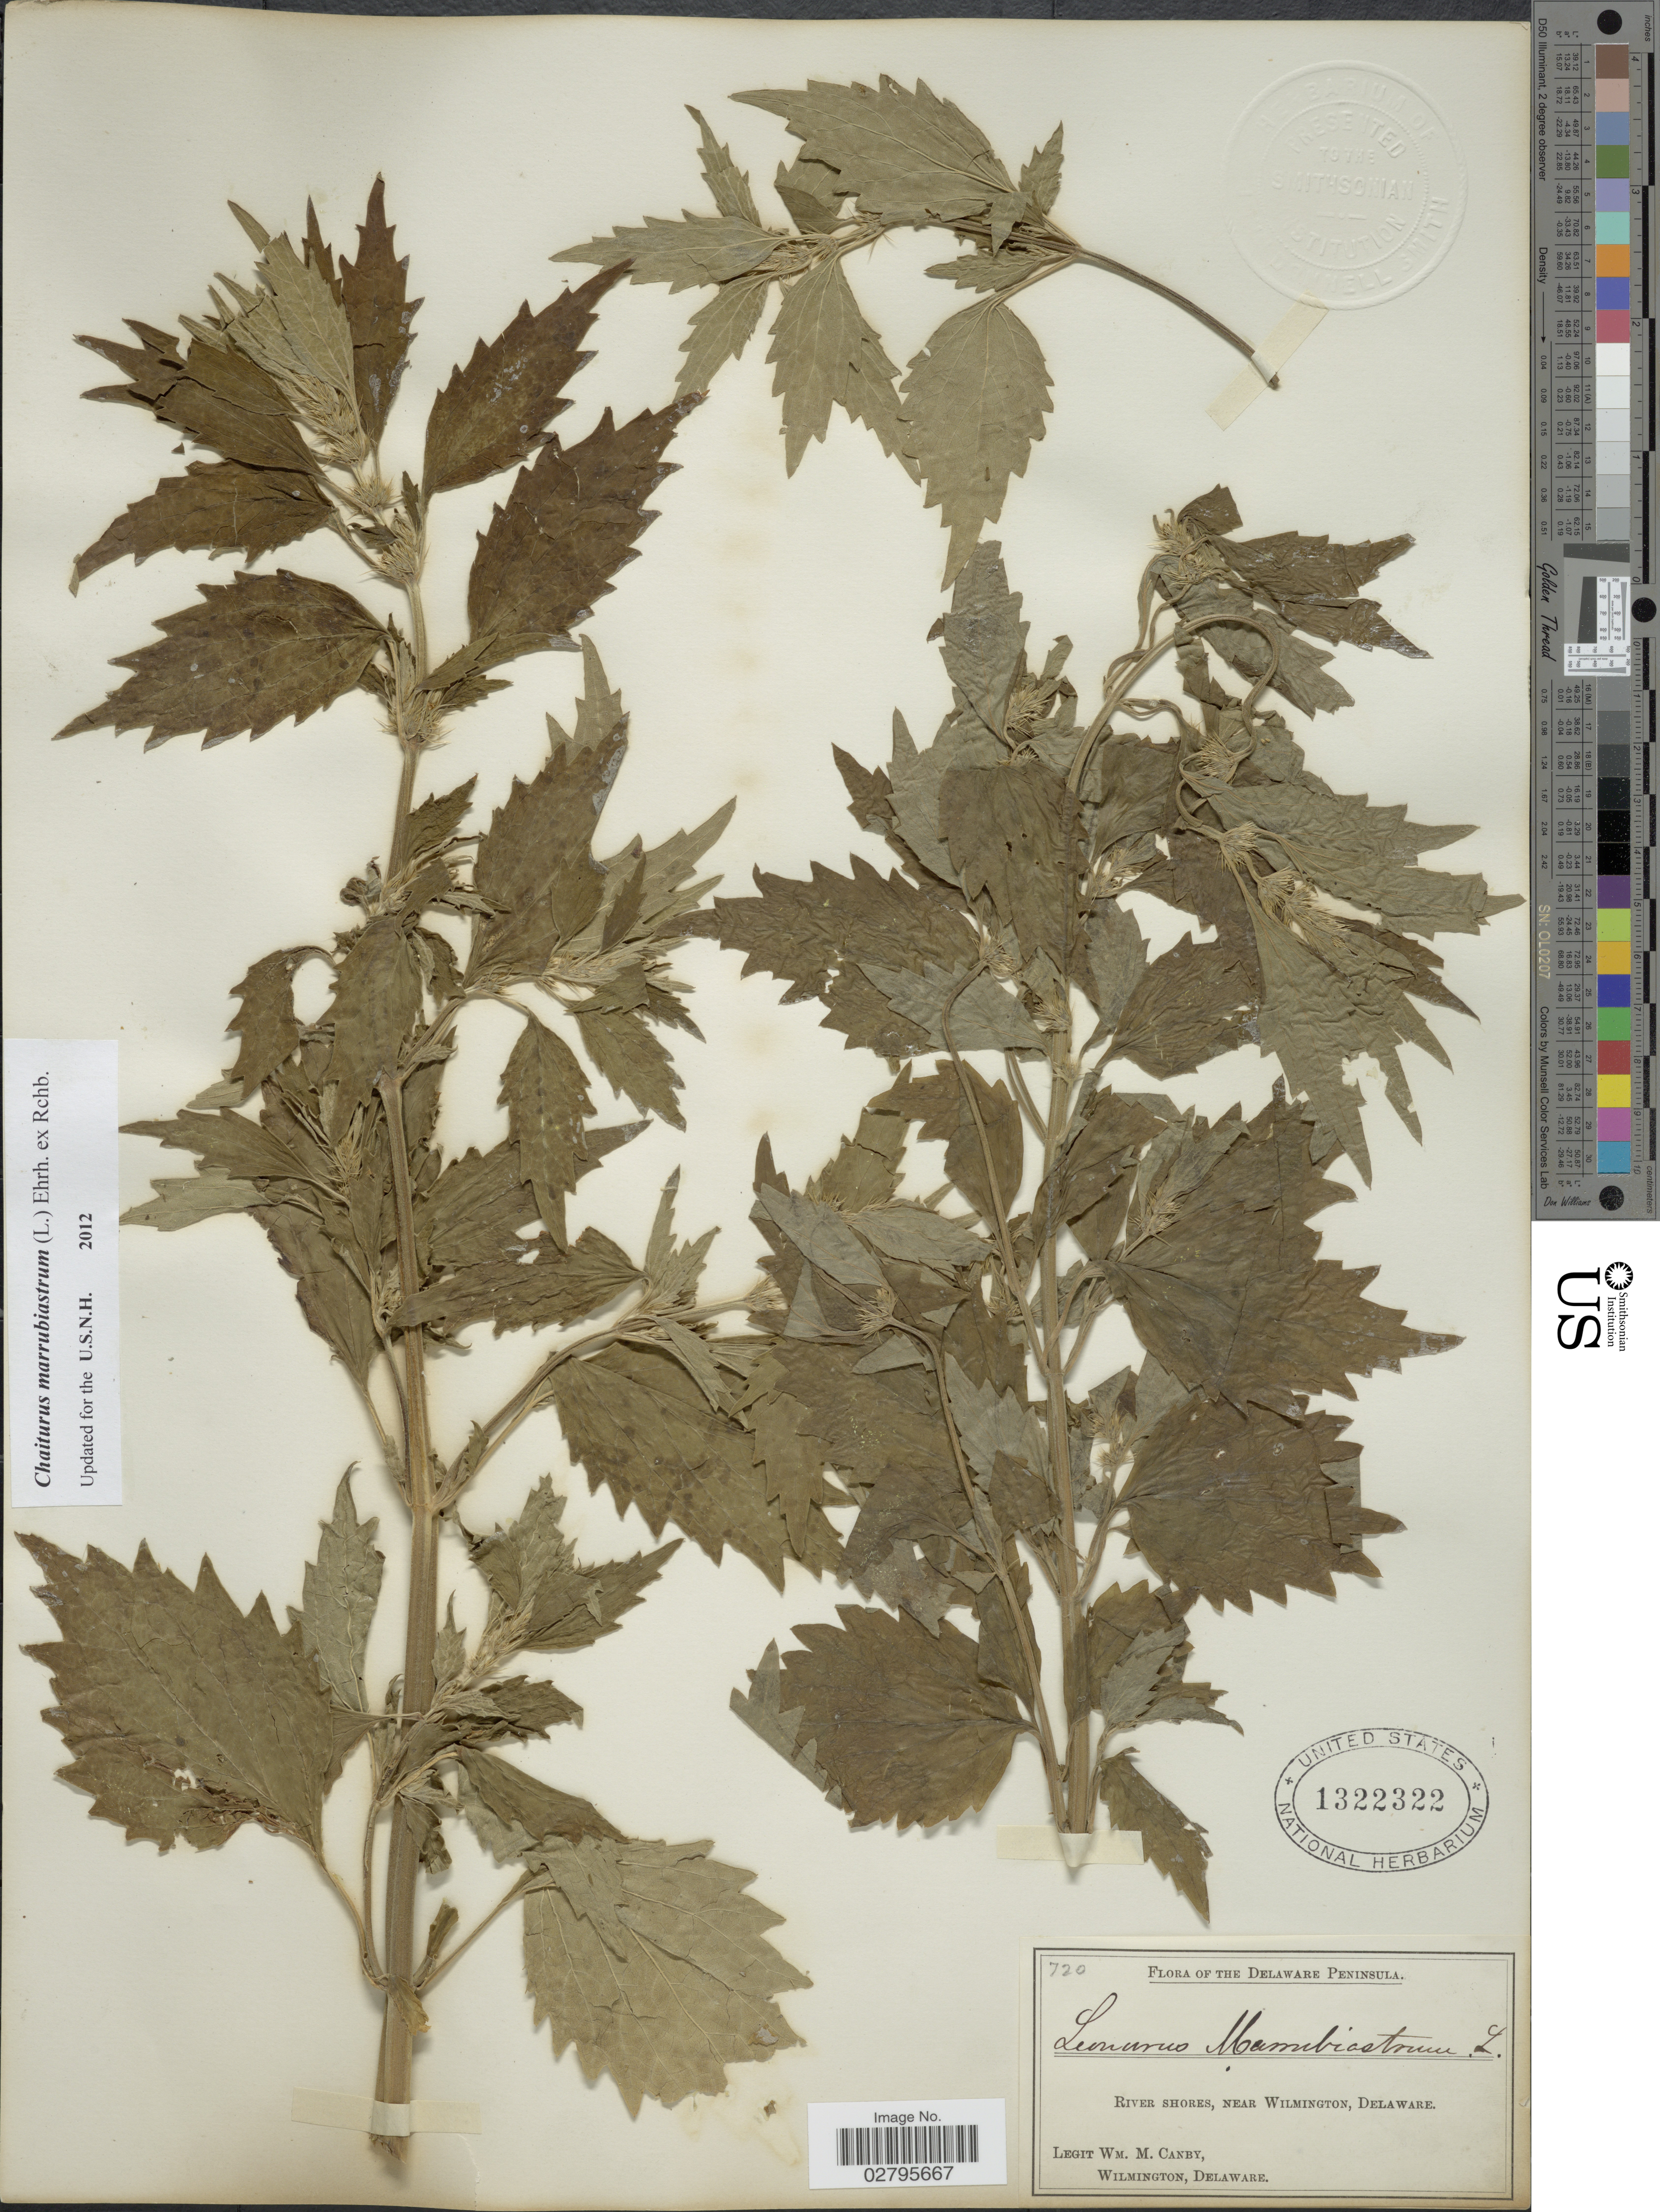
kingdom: Plantae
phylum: Tracheophyta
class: Magnoliopsida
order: Lamiales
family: Lamiaceae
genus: Chaiturus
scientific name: Chaiturus marrubiastrum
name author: (L.) Rchb.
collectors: W. M. Canby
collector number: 720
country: United States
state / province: Delaware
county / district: New Castle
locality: Delaware Peninsula, River shores, near Wilmington.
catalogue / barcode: US 1322322